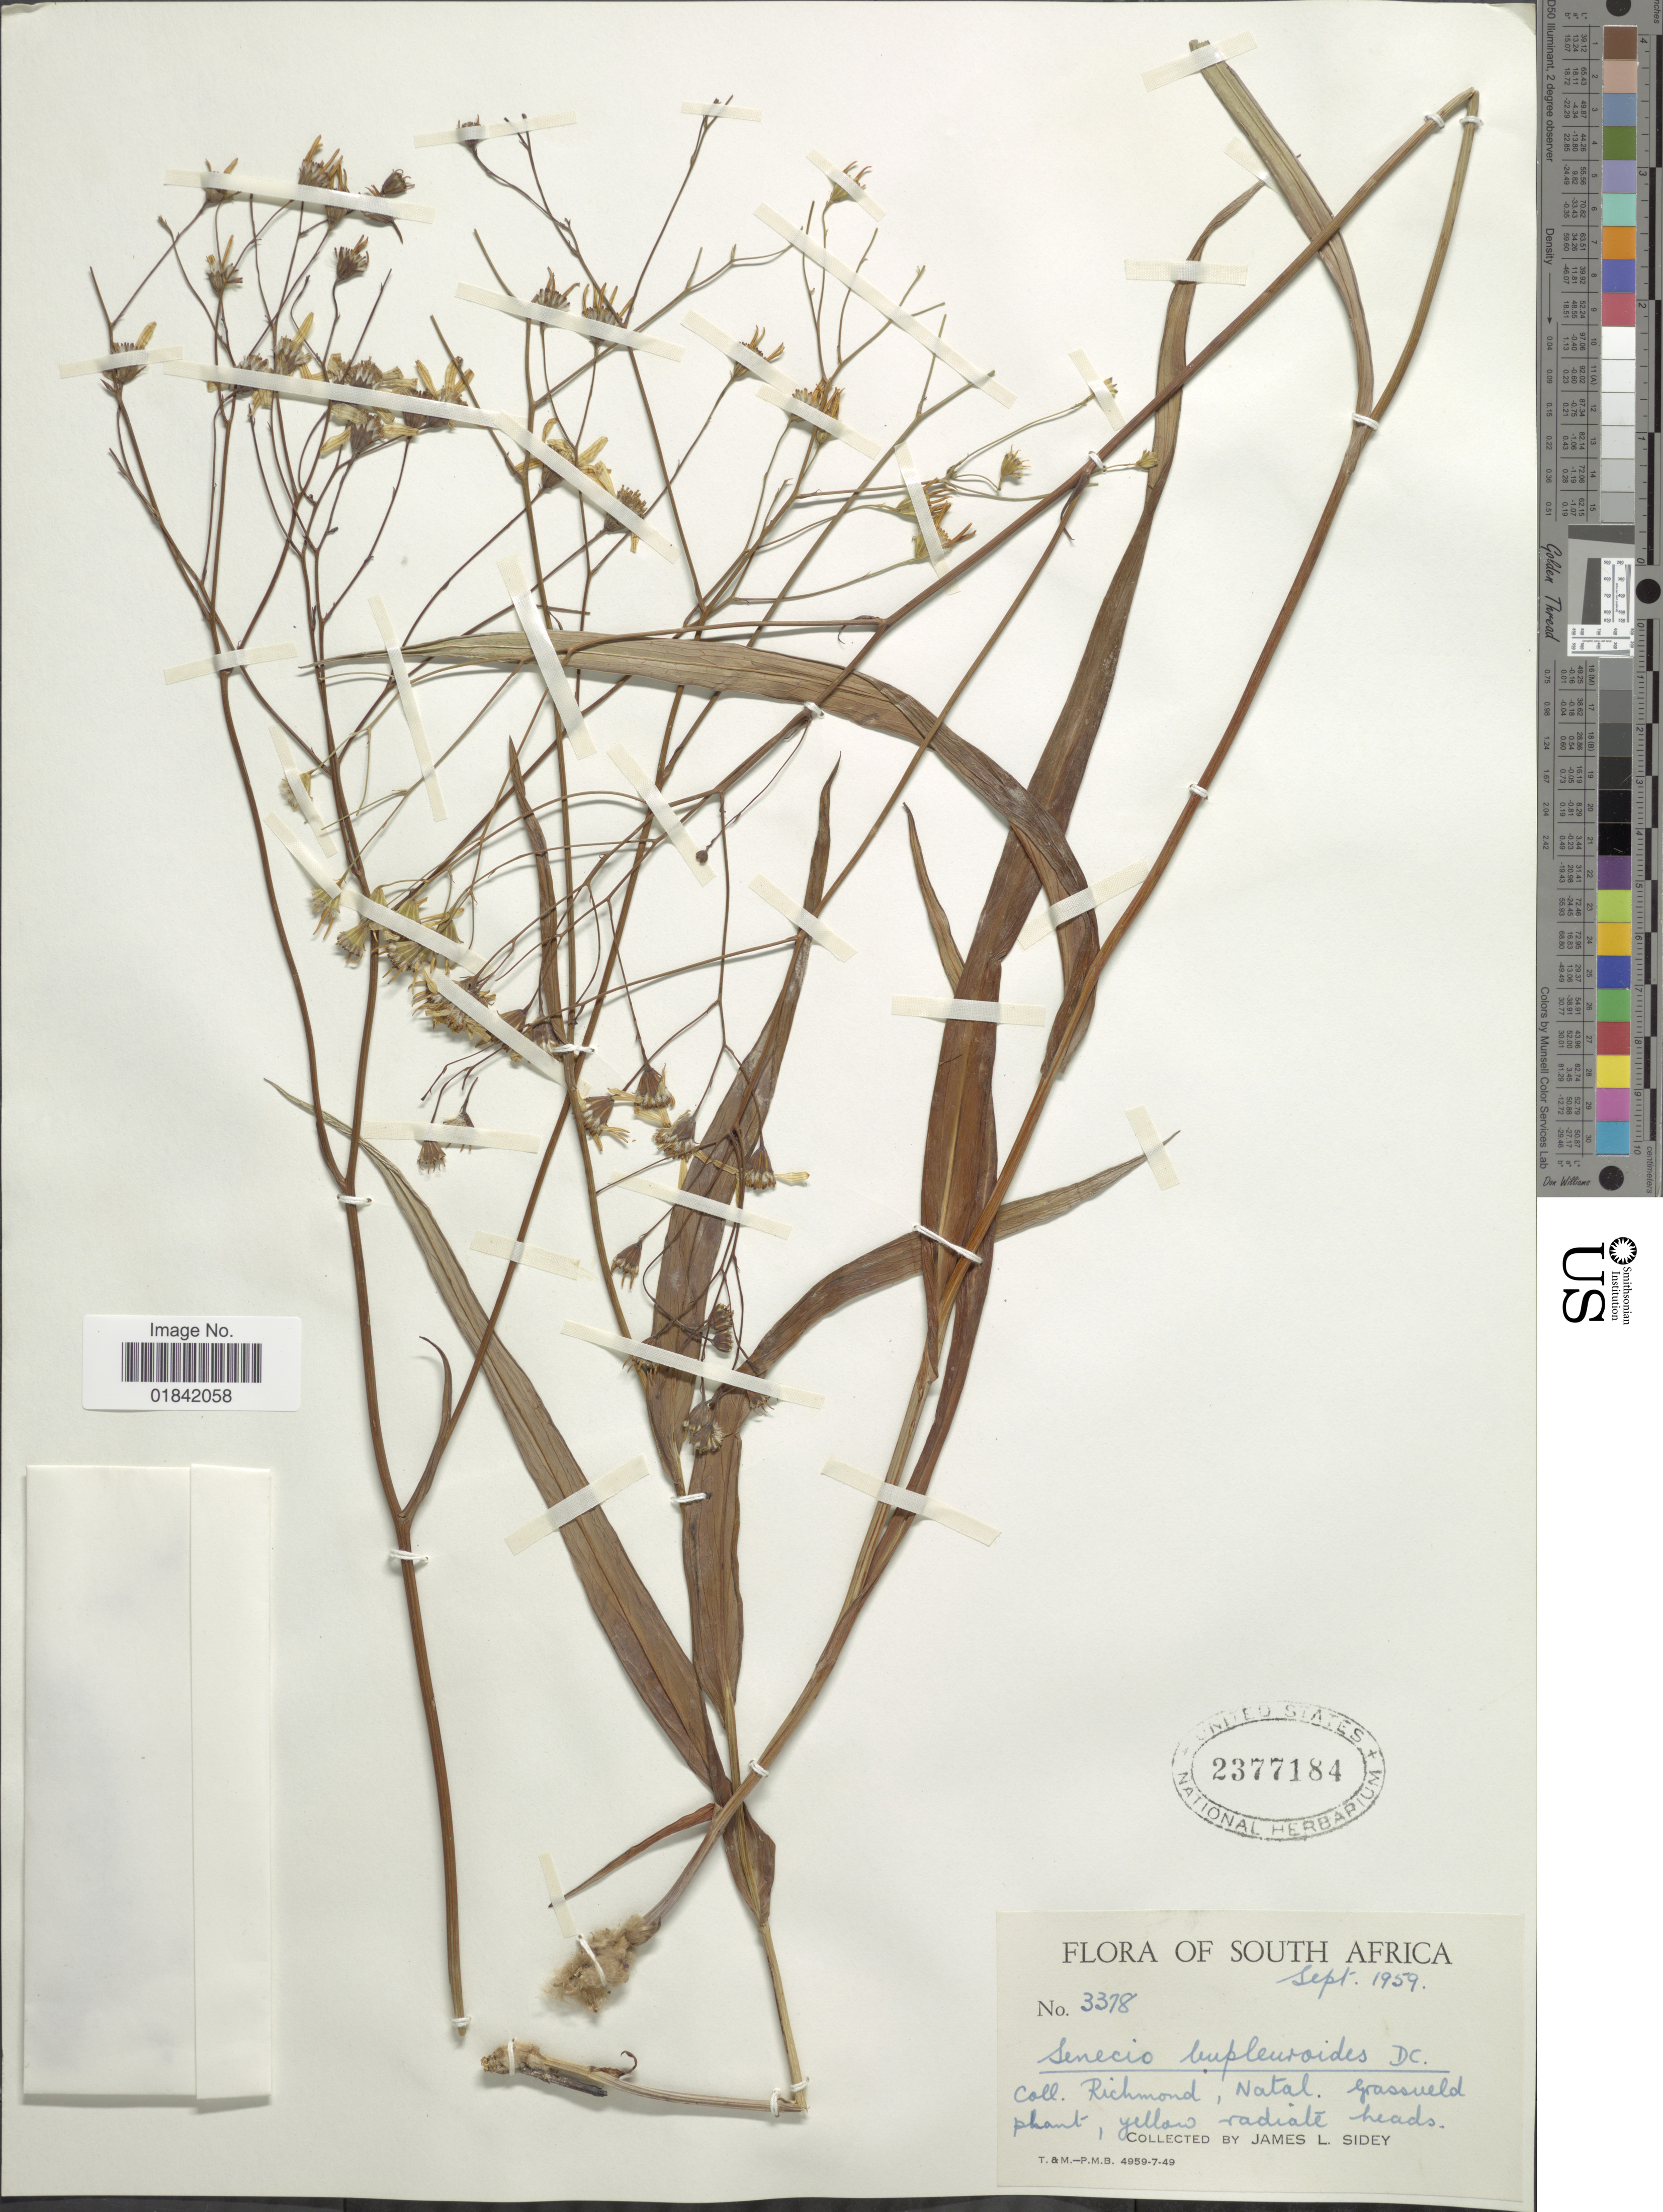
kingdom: Plantae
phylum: Tracheophyta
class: Magnoliopsida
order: Asterales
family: Asteraceae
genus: Senecio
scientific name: Senecio bupleuroides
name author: DC.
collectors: J. L. Sidey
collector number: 3378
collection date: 1959-09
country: South Africa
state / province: KwaZulu-Natal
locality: Richmond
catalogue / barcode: US 2377184